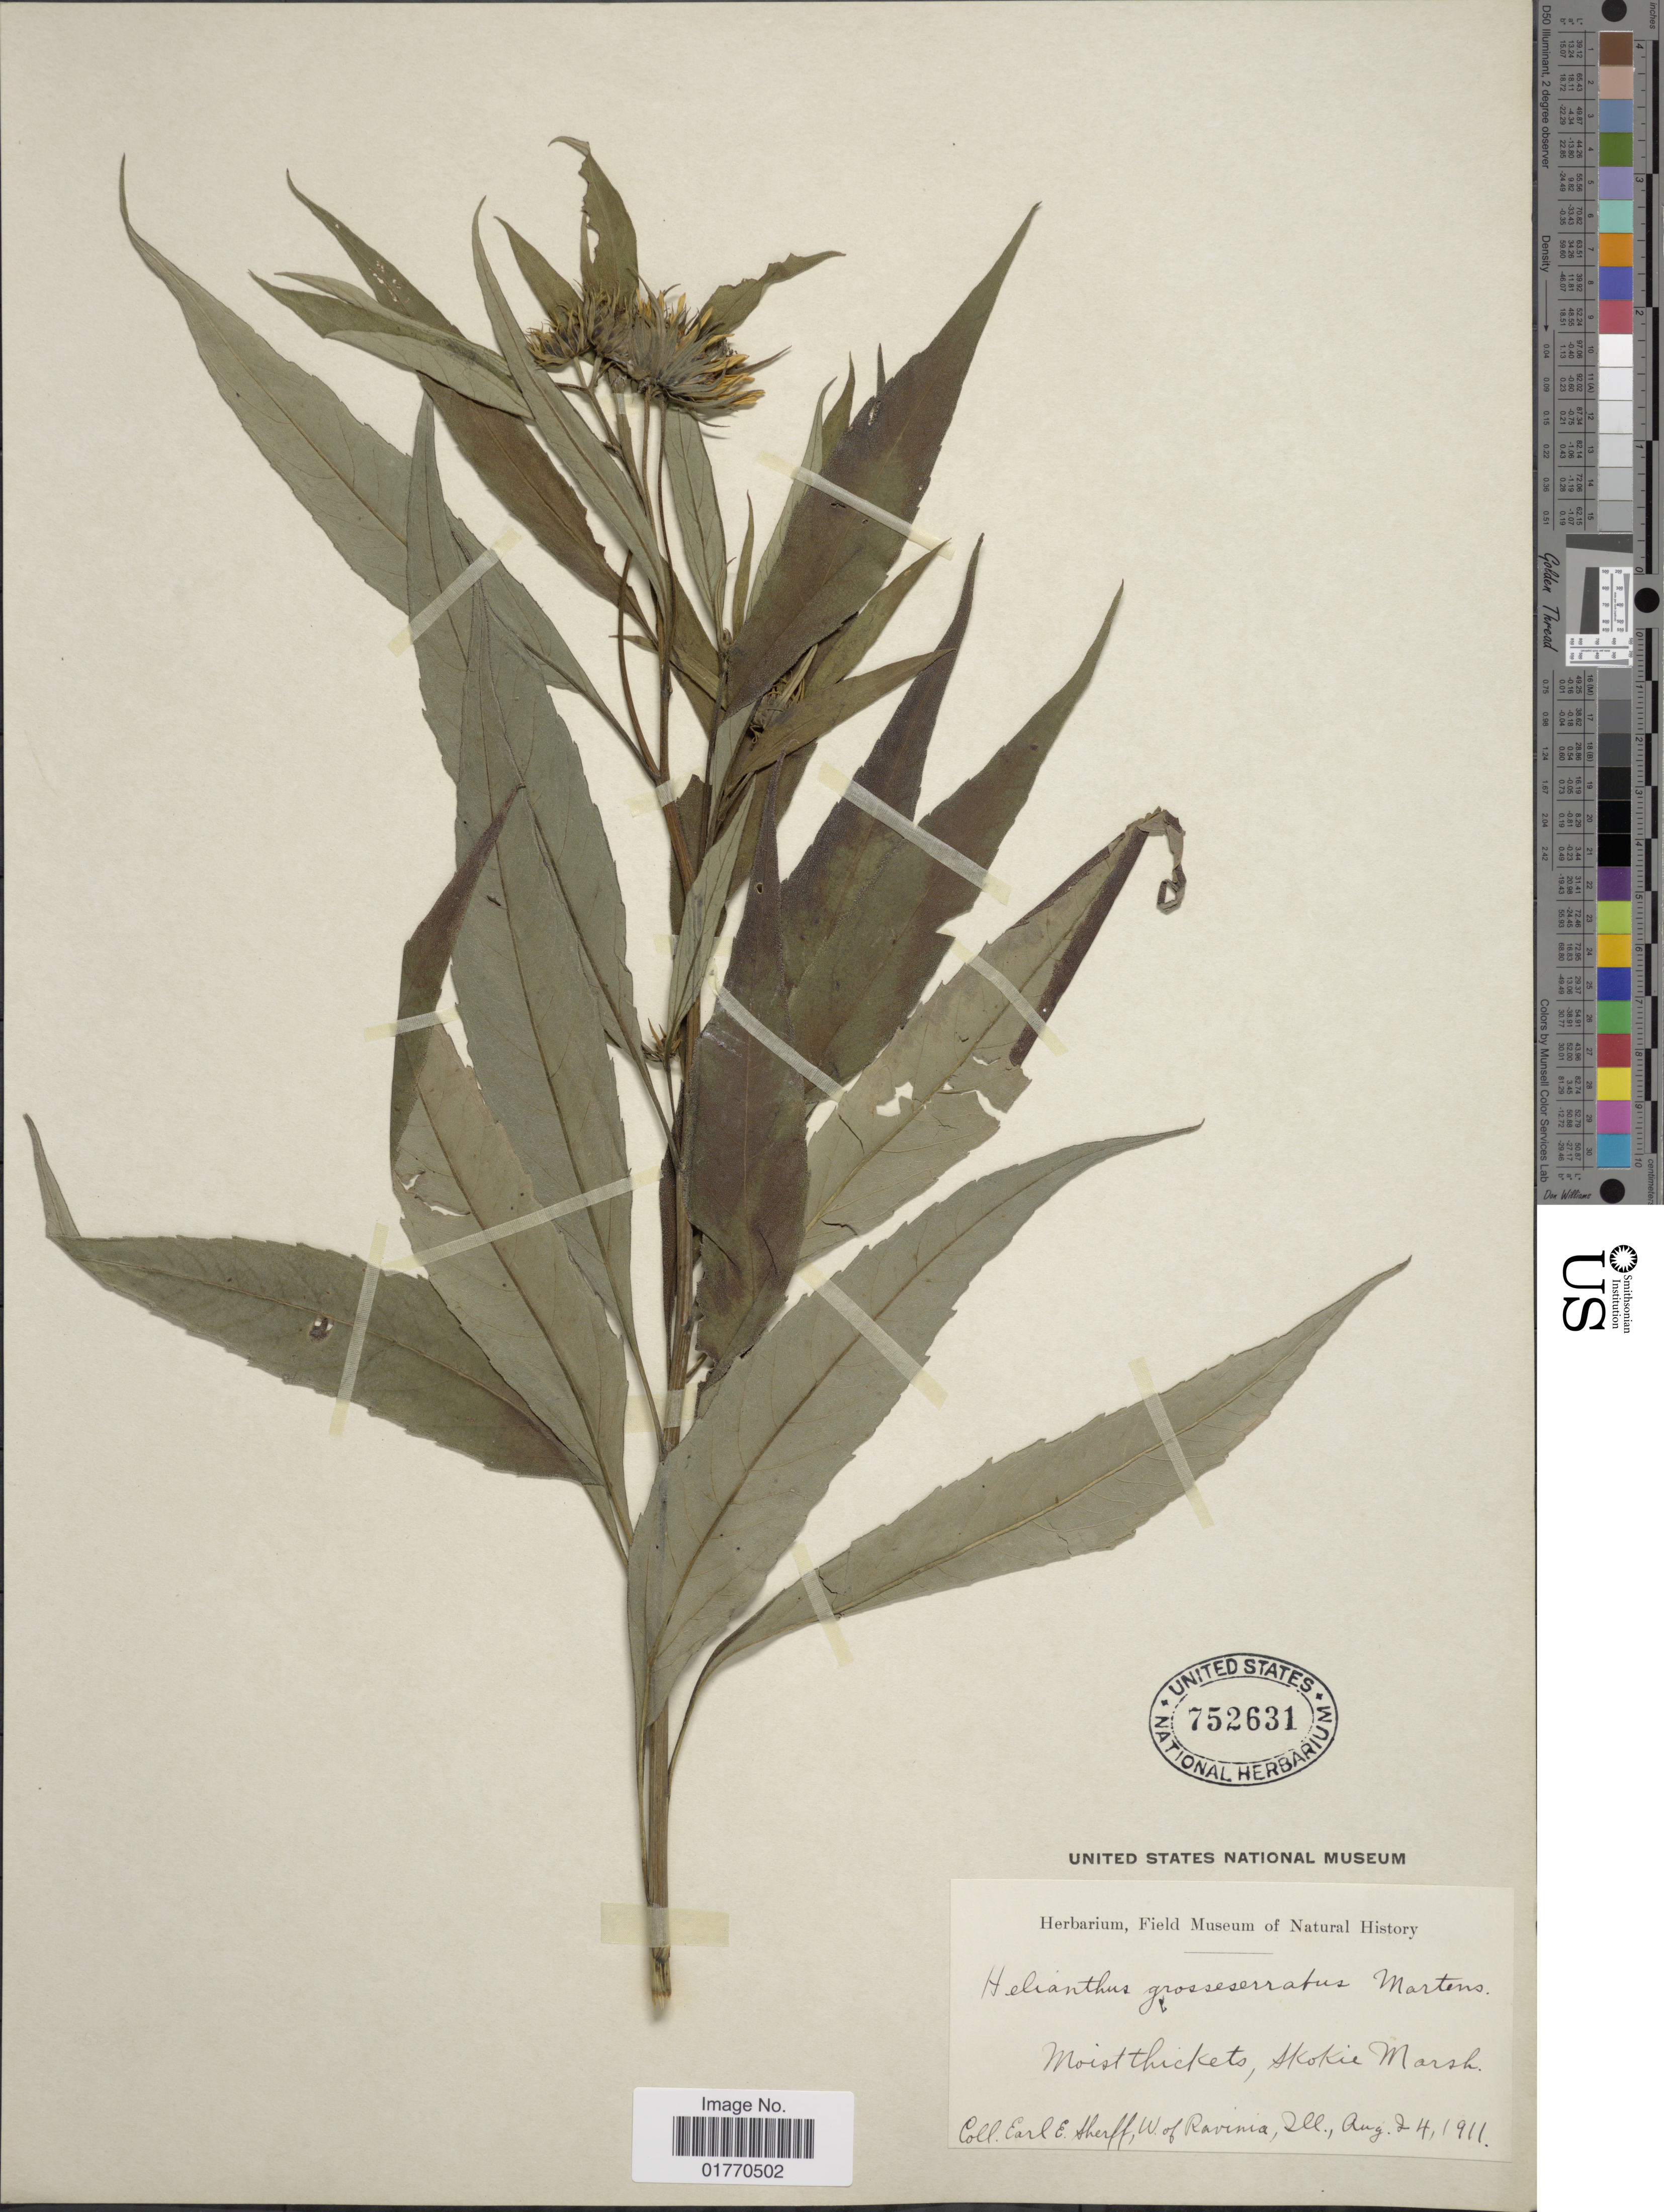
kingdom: Plantae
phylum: Tracheophyta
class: Magnoliopsida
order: Asterales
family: Asteraceae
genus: Helianthus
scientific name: Helianthus grosseserratus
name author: M. Martens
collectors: E. E. Sherff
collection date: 1911-08-24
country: United States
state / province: Illinois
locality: Moist thickets, Skokie Marsh. W. of Ravinia, Ill.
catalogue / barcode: US 752631